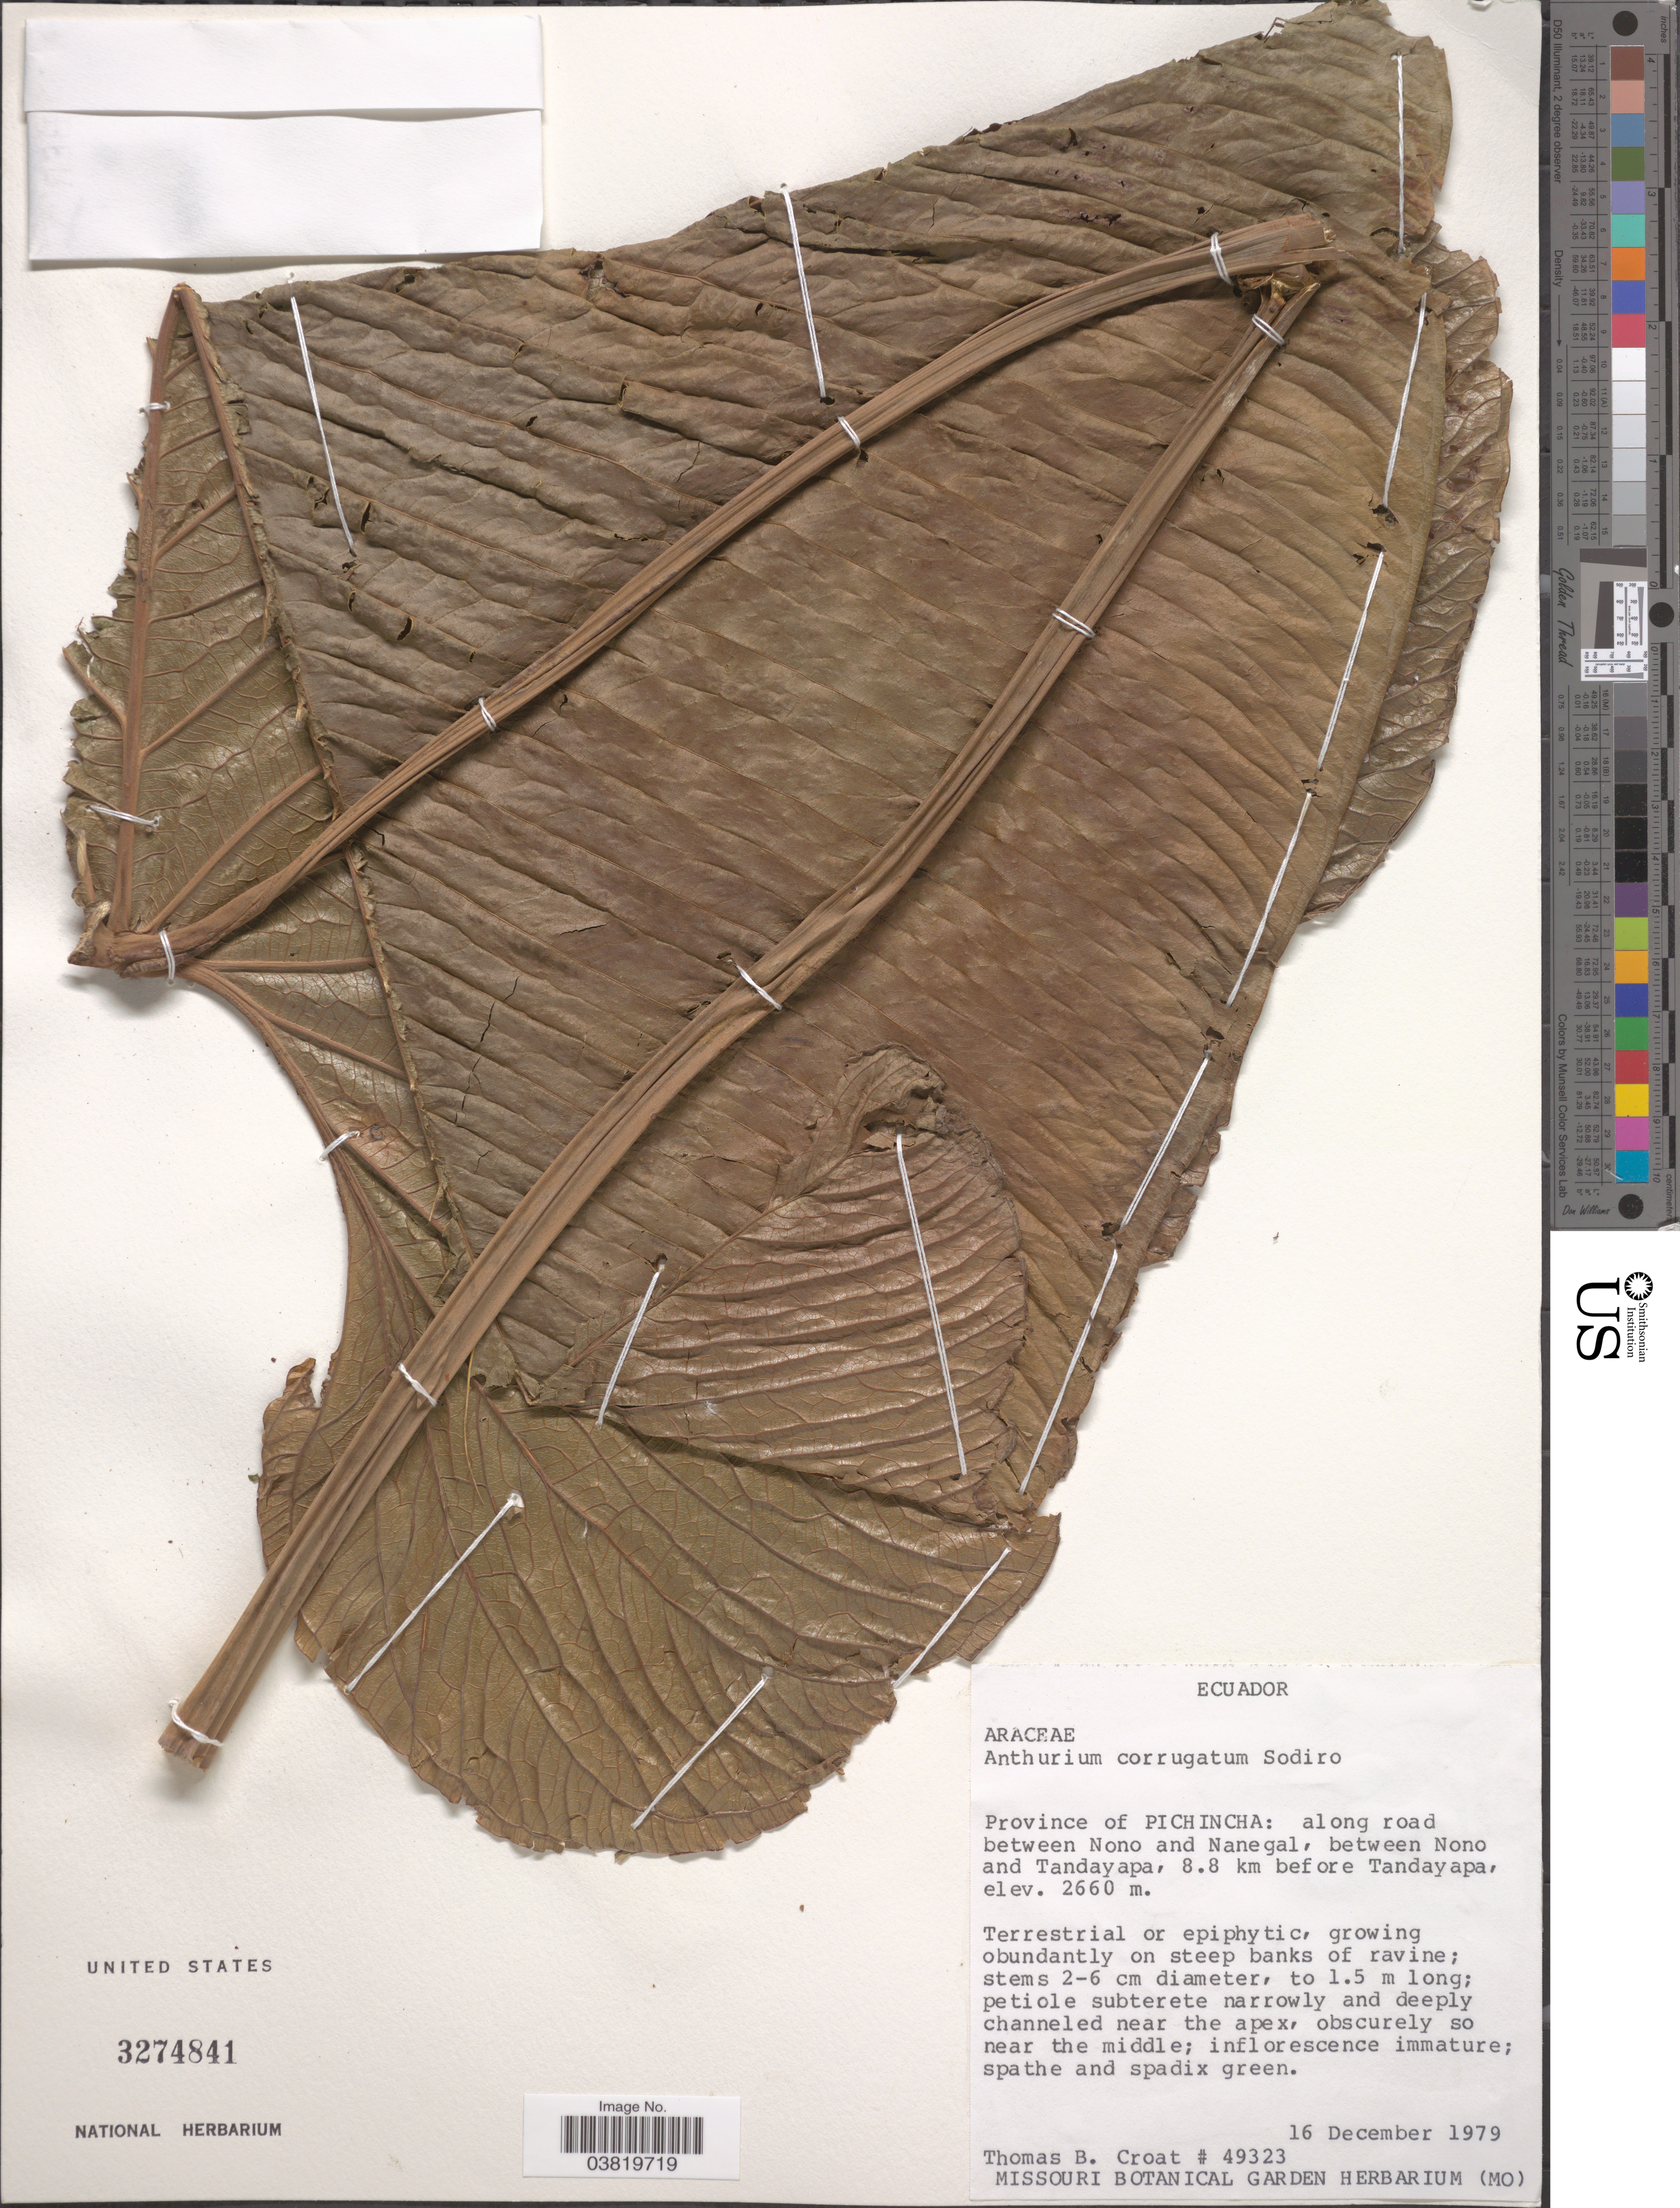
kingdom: Plantae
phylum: Tracheophyta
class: Liliopsida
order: Alismatales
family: Araceae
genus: Anthurium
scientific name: Anthurium corrugatum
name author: Sodiro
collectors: T. B. Croat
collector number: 49323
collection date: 1979-12-16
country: Ecuador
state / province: Pichincha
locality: Along road between Nono and Nanegal, between Nono and Tandayapa, 8.8 km before Tandayapa.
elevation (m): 2660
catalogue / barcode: US 3274841